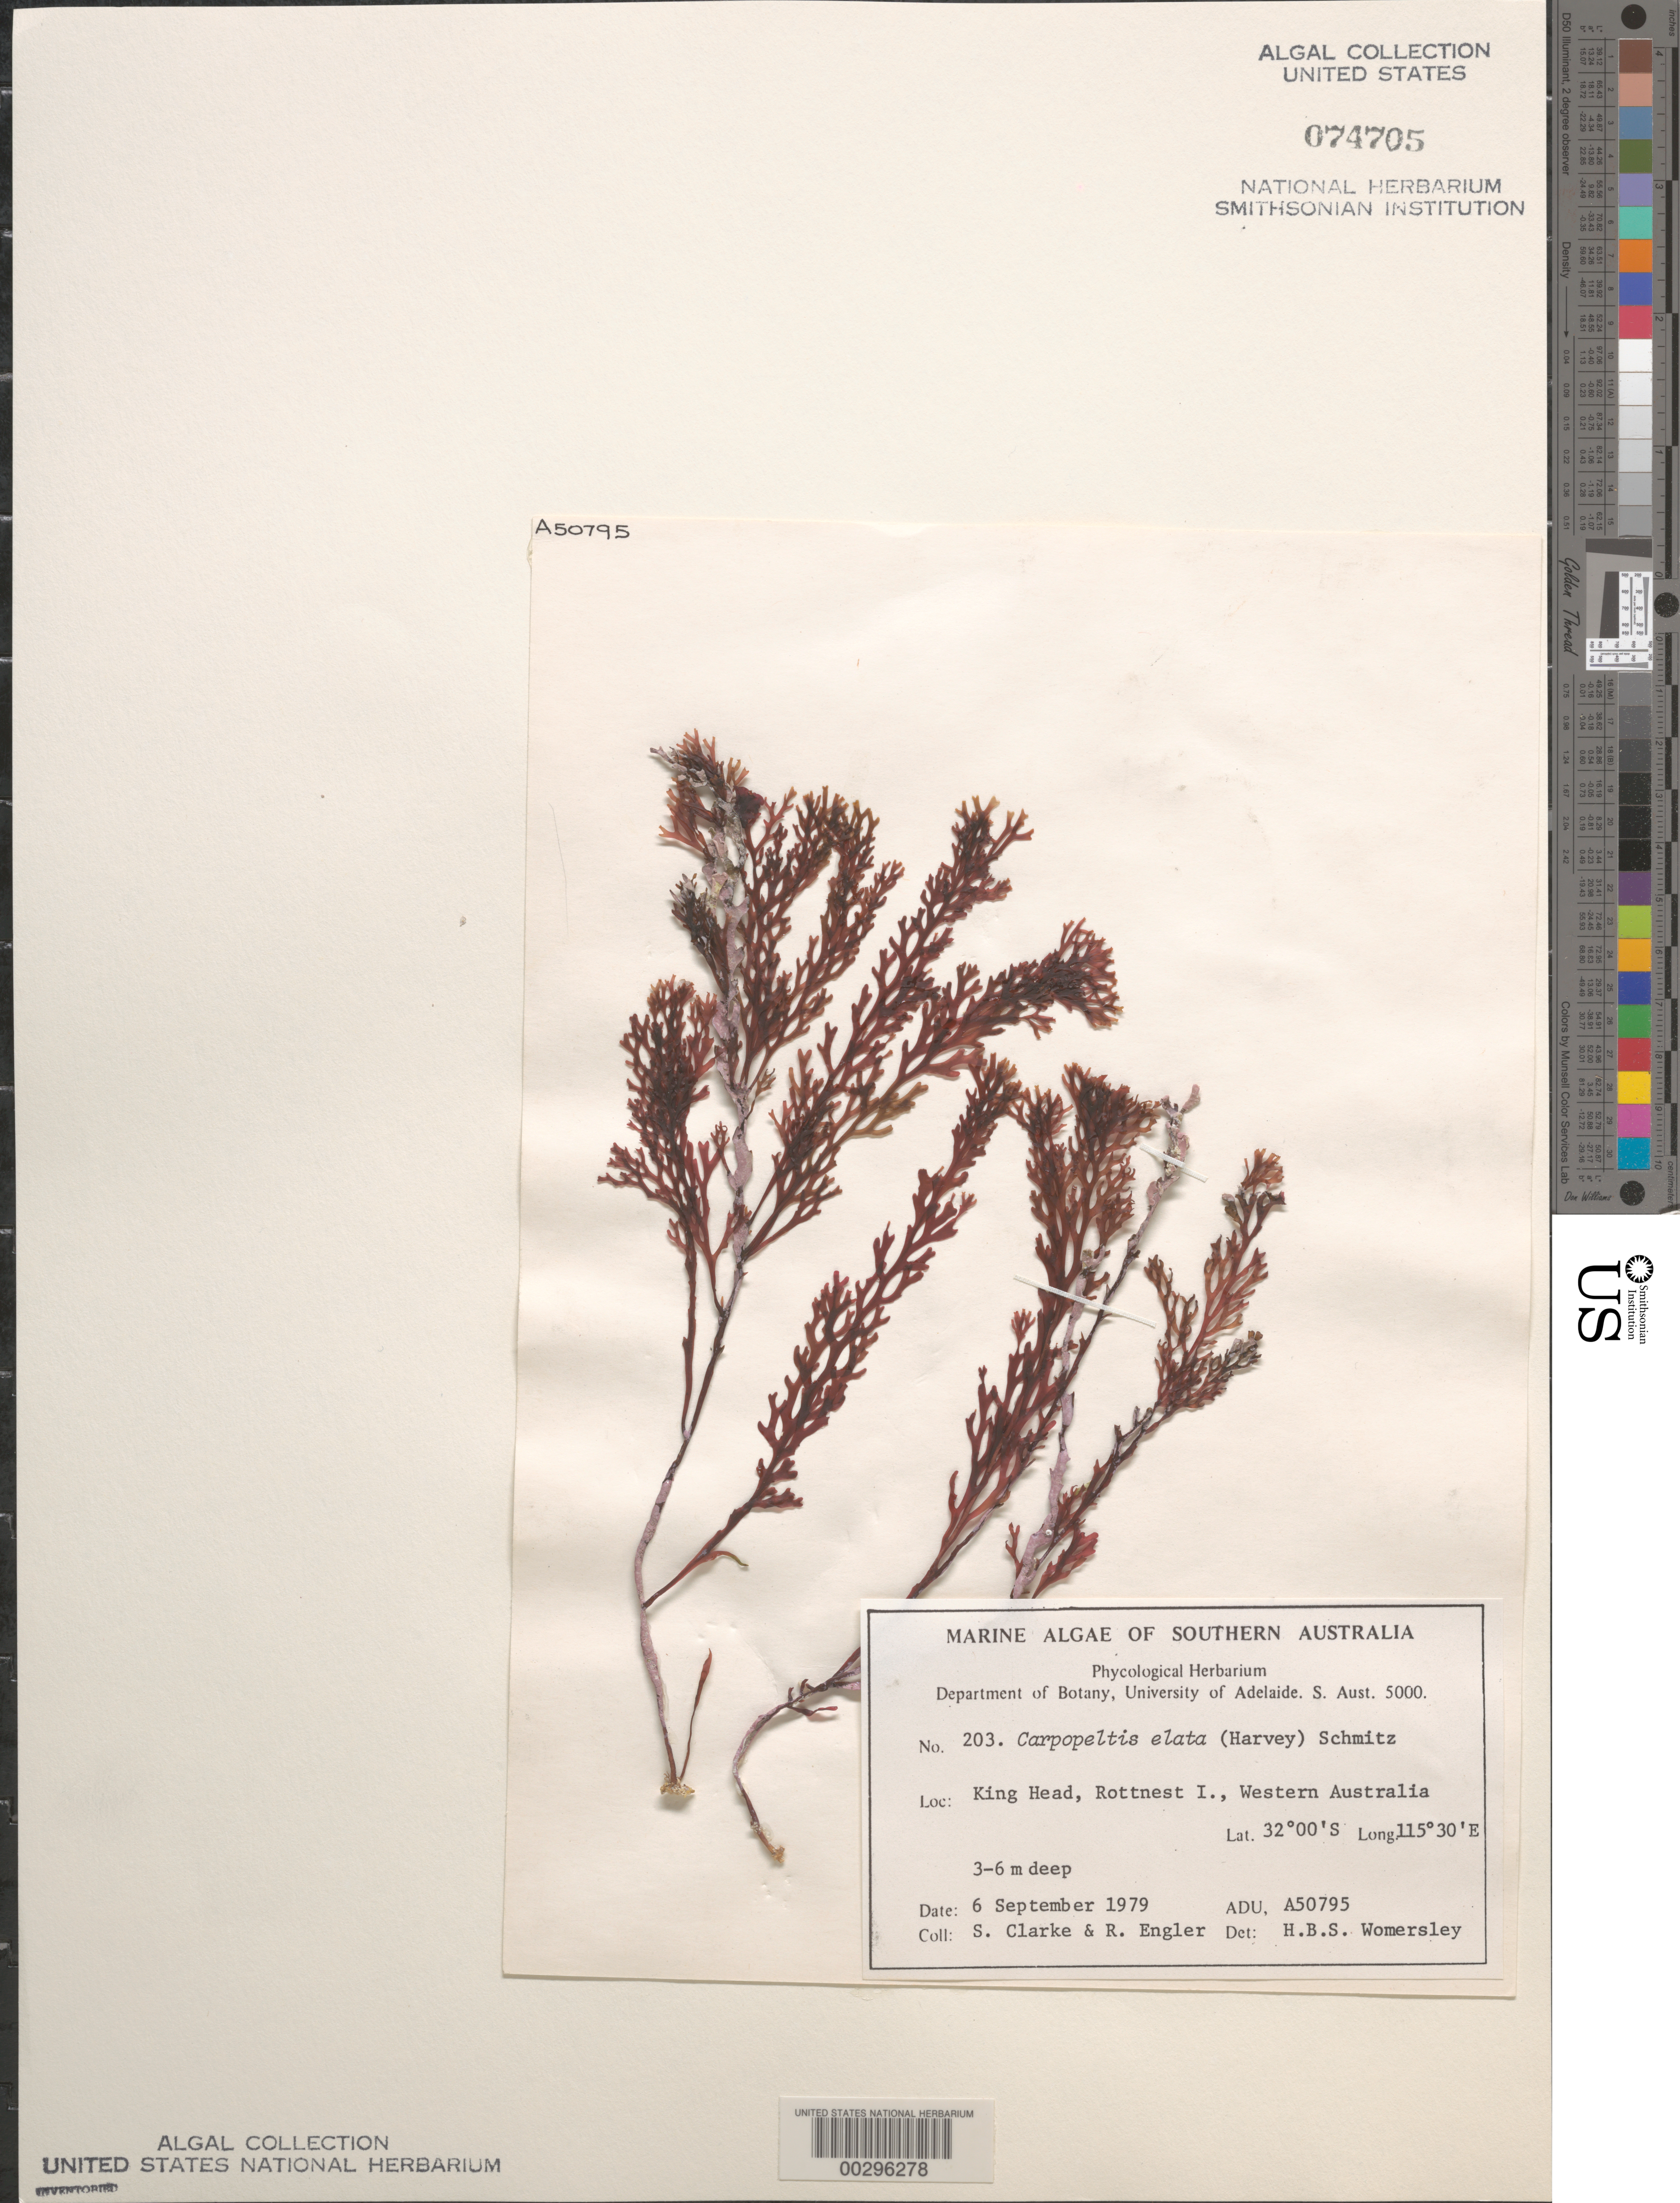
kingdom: Plantae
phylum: Rhodophyta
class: Florideophyceae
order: Halymeniales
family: Halymeniaceae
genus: Carpopeltis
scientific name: Carpopeltis elata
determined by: Womersley, H. B. S.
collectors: S. M. Clarke & R. Engler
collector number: ADU A50795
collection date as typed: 06 Sep 1979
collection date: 1979-09-06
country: Australia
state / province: Western Australia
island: Rottnest Island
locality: King Head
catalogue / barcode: US 74705